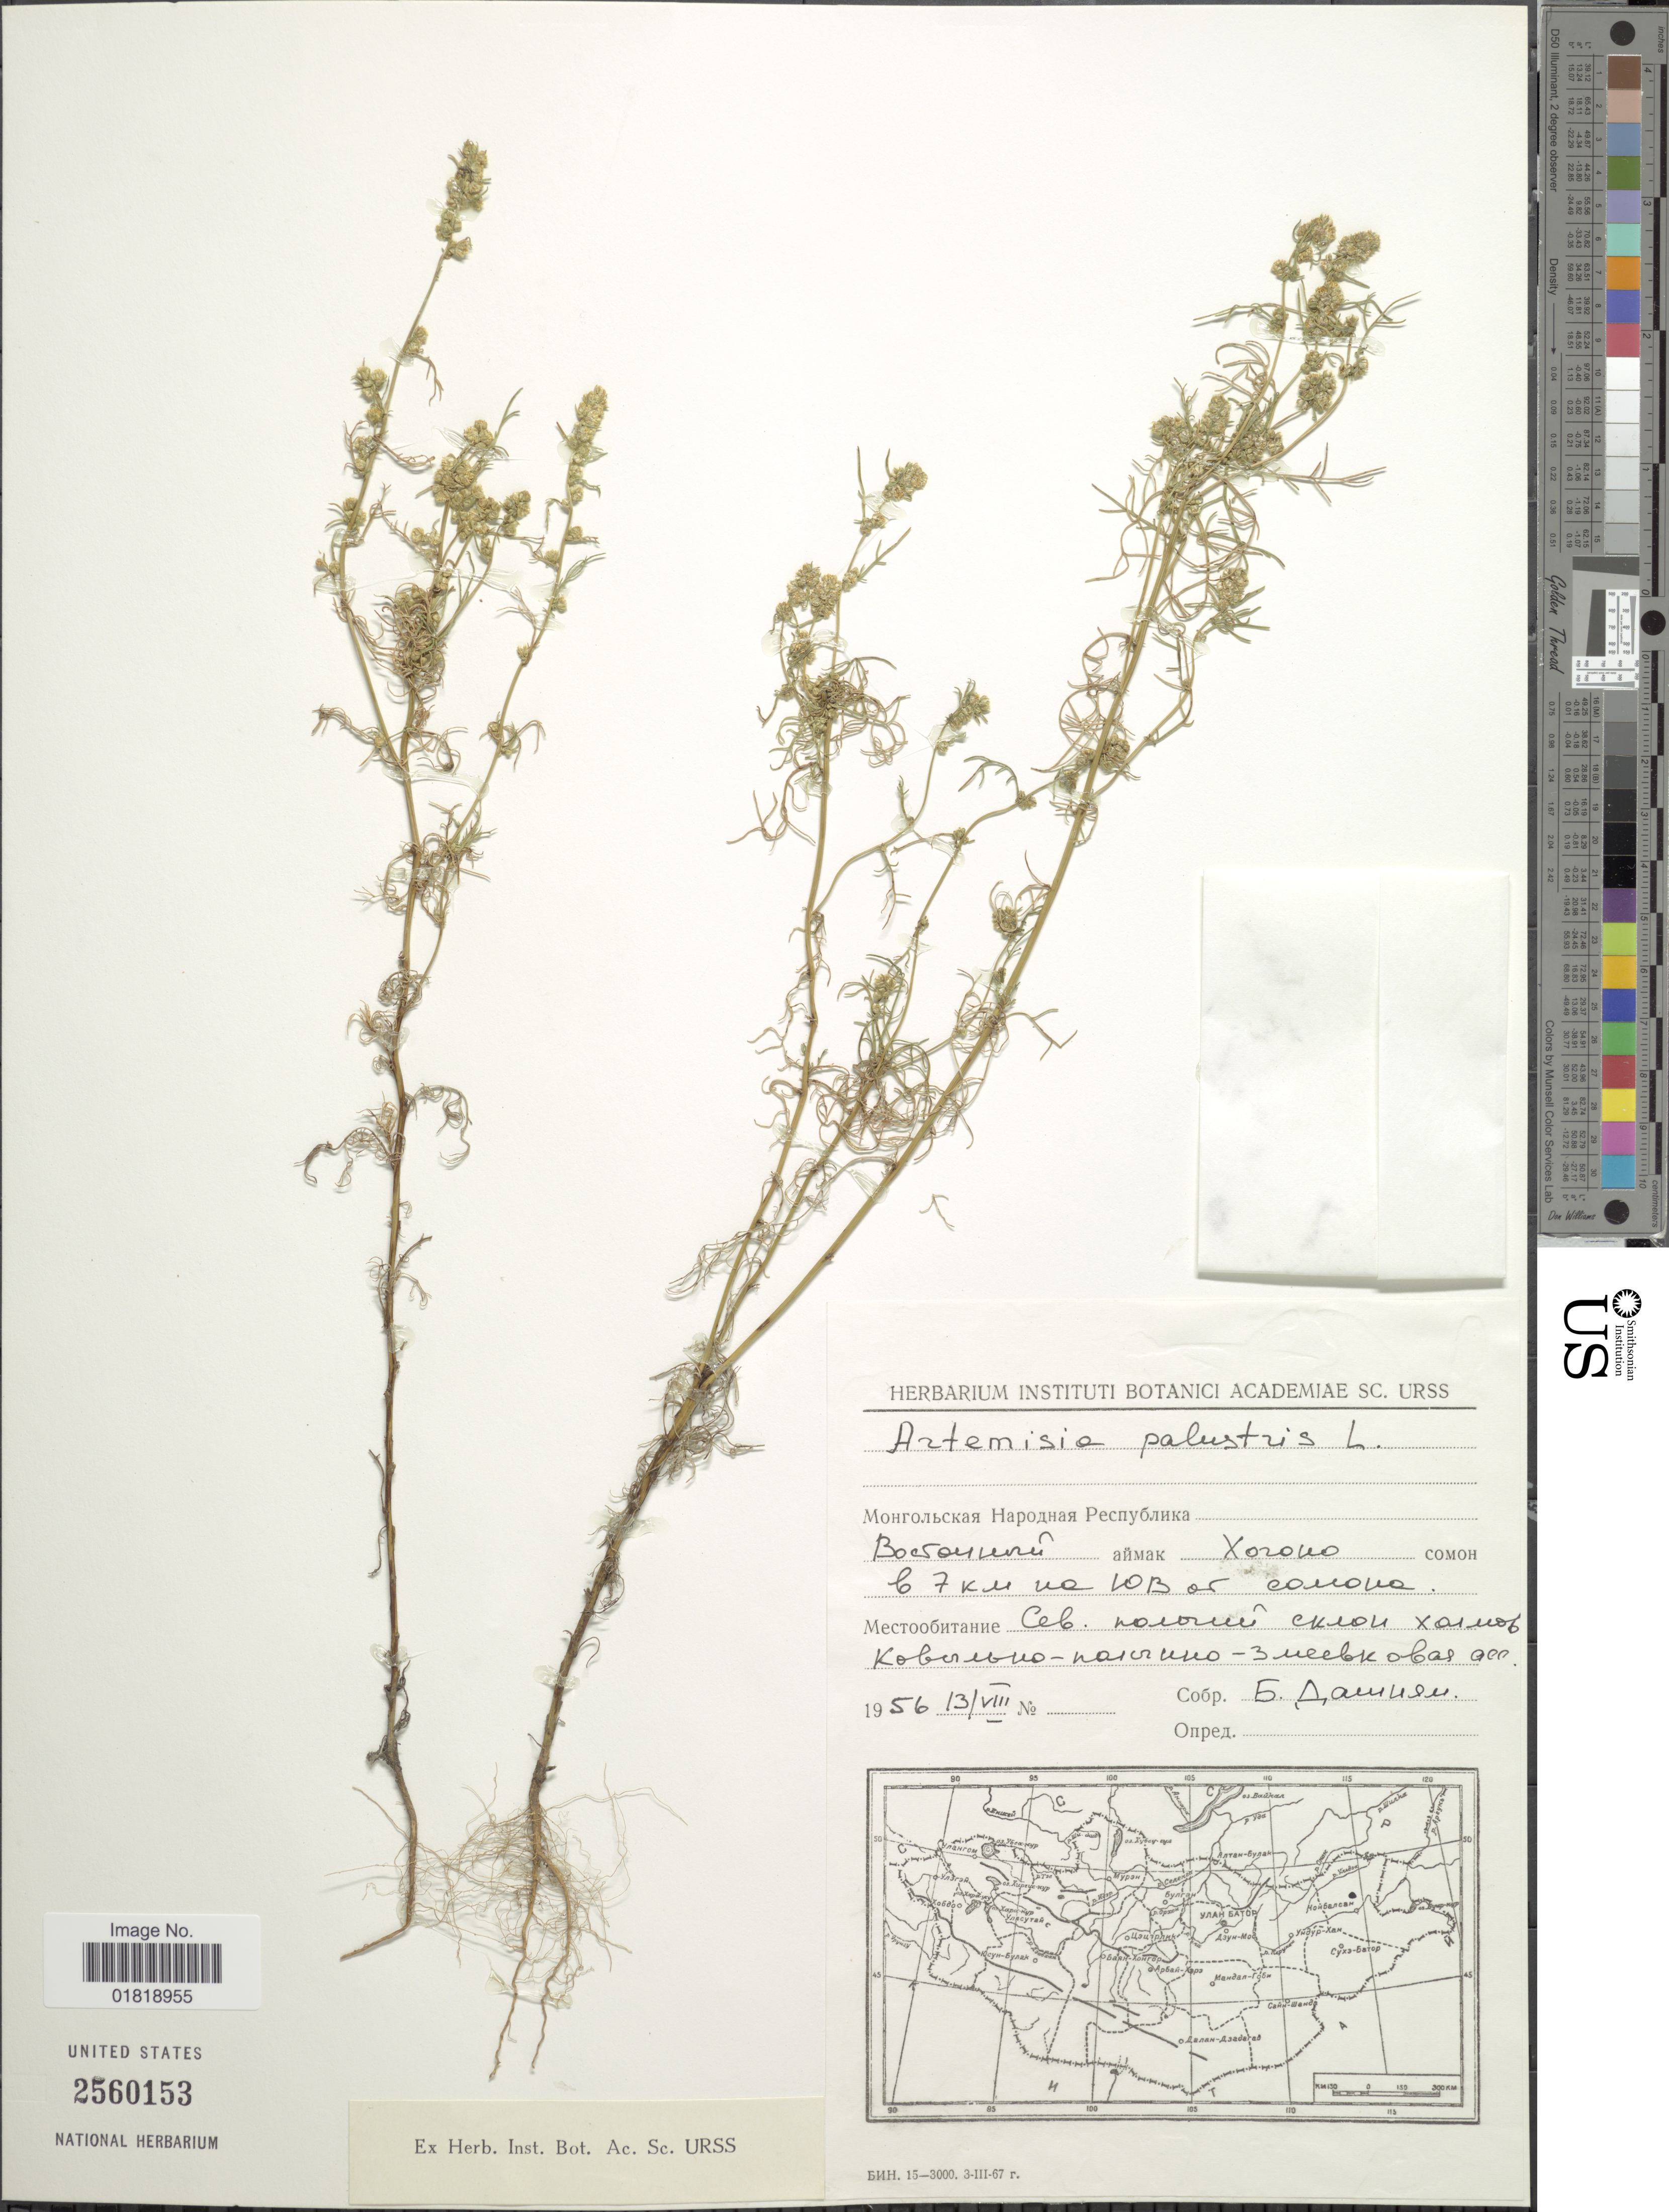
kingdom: Plantae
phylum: Tracheophyta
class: Magnoliopsida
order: Asterales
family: Asteraceae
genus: Artemisia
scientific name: Artemisia palustris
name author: L.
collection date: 1956-08-13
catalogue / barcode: US 2560153